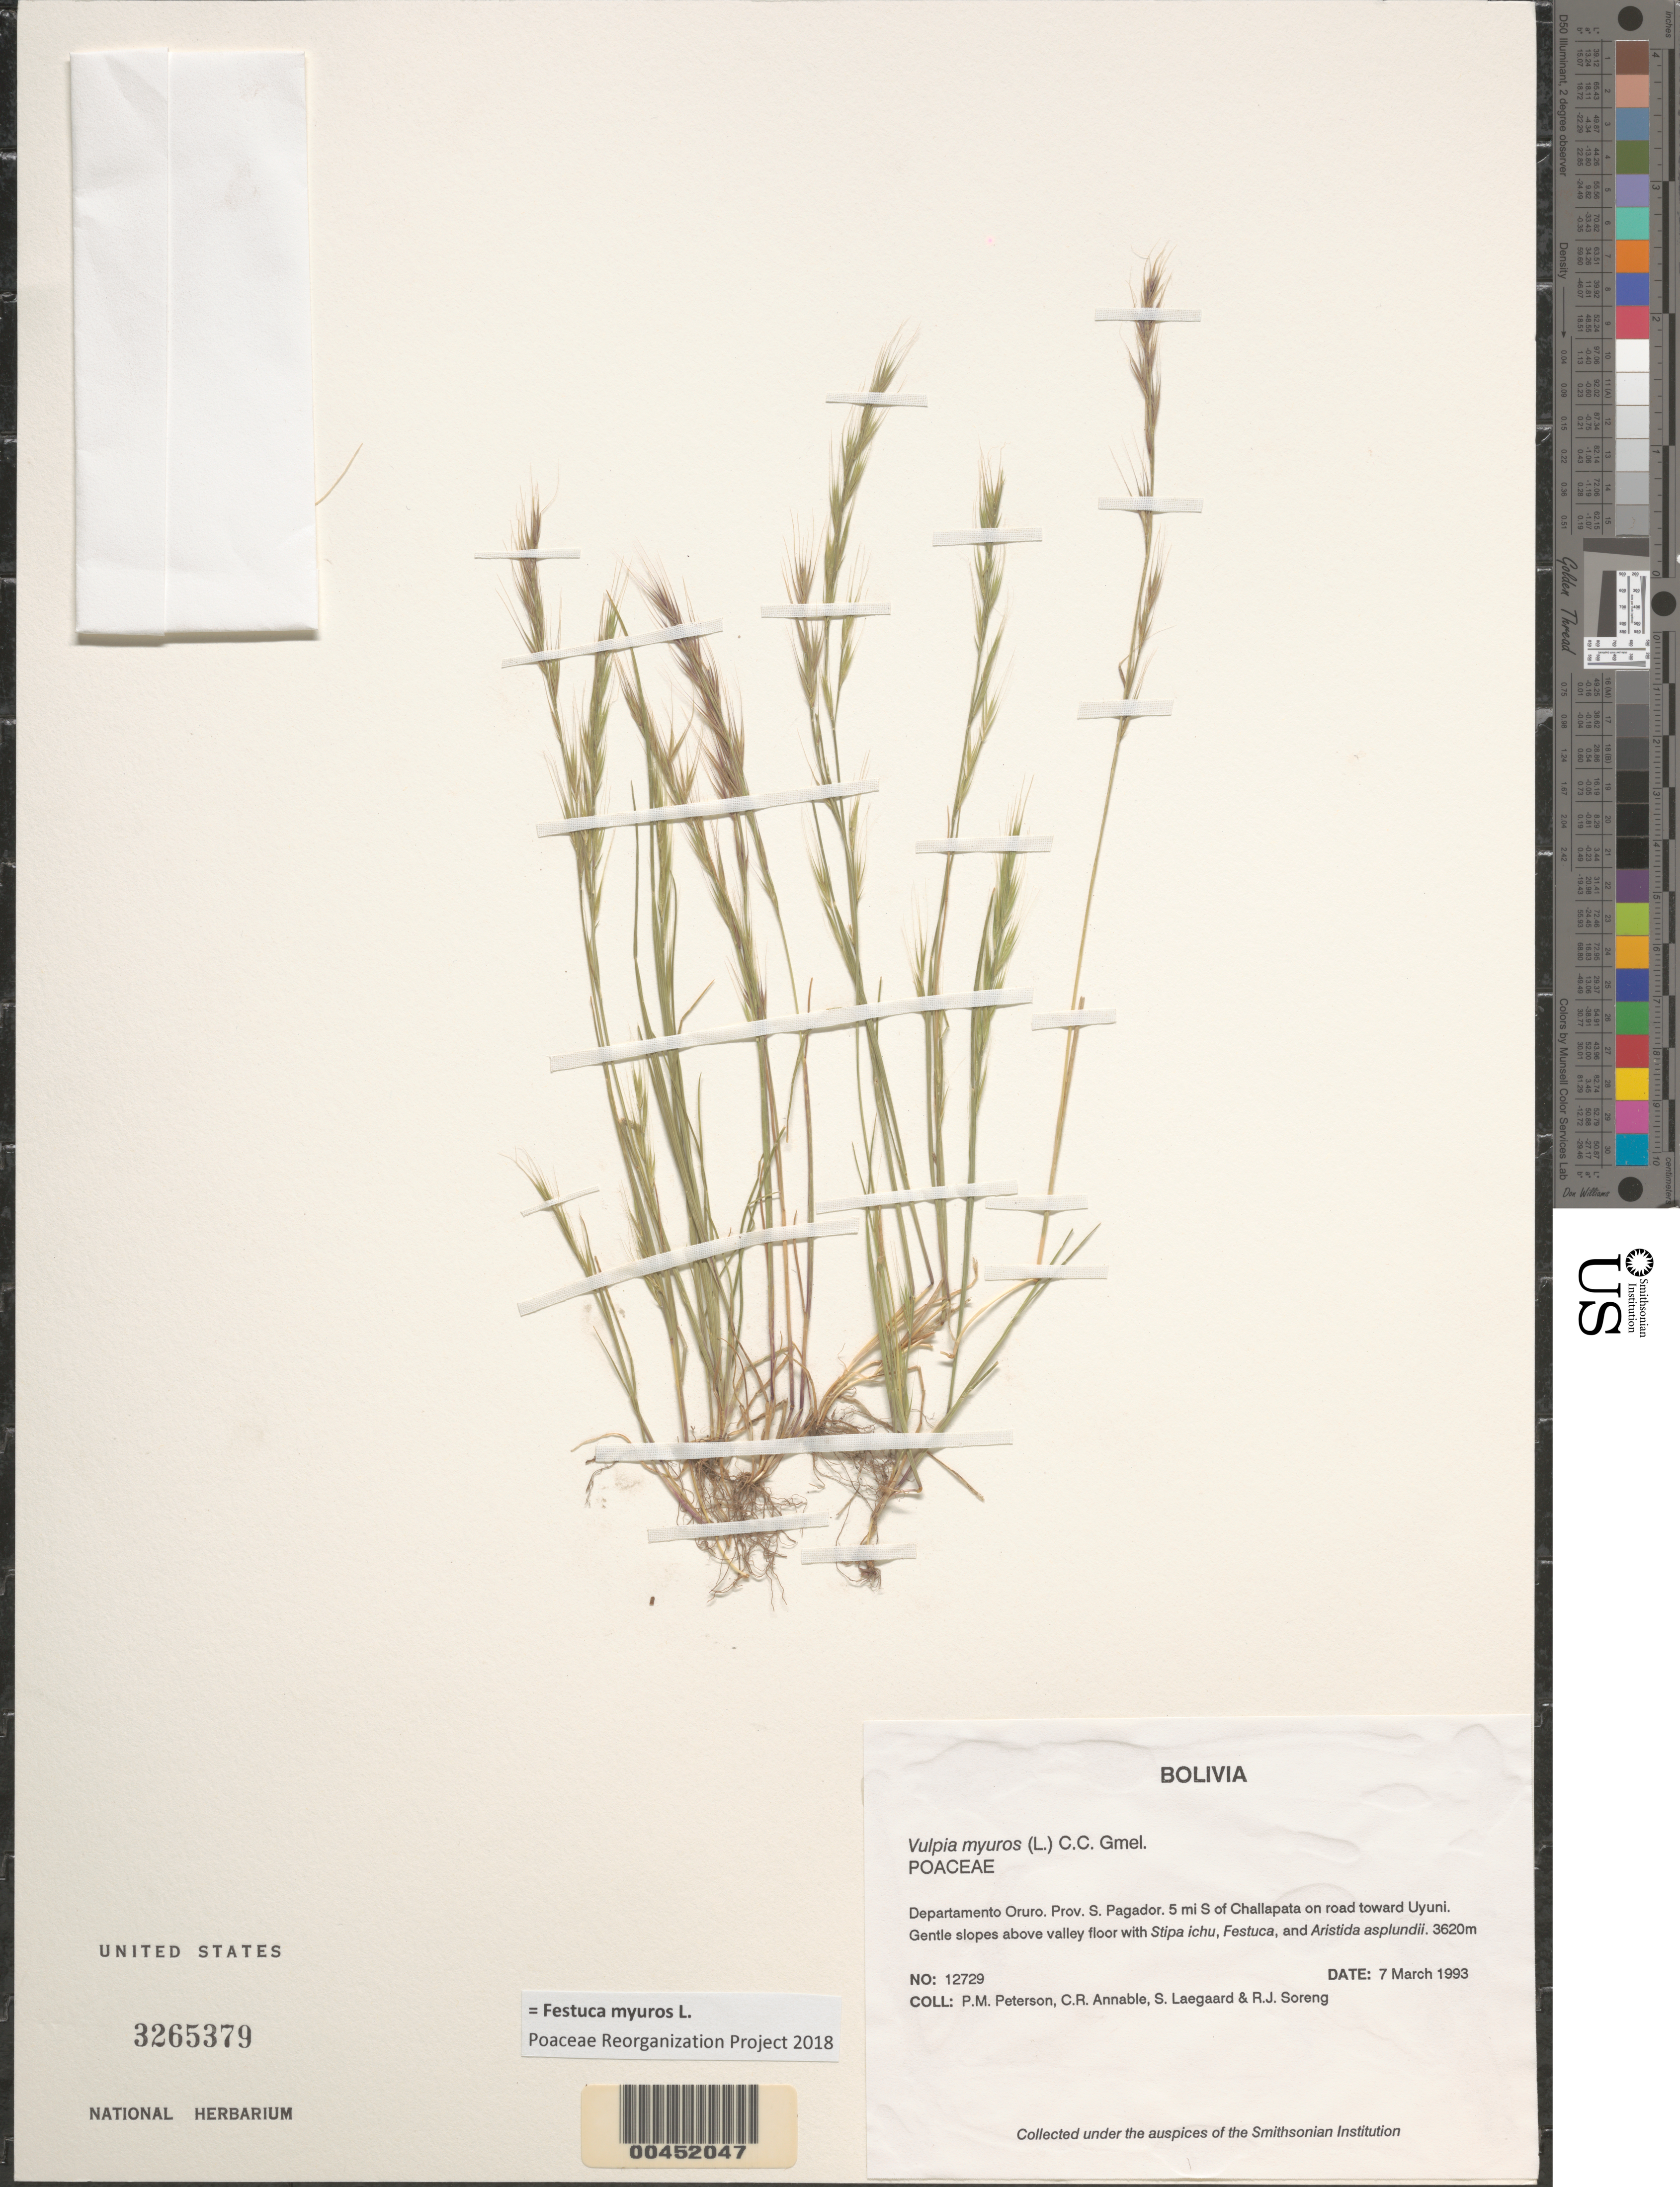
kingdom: Plantae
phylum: Tracheophyta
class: Liliopsida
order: Poales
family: Poaceae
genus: Festuca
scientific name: Festuca myuros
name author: L.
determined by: Poaceae Reorganization Project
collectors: P. M. Peterson, C. R. Annable, S. Lægaard & R. J. Soreng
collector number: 12729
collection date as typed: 07 Mar 1993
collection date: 1993-03-07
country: Bolivia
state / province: Oruro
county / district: Sebastián Pagador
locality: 5 mi S of Challapata on road toward Uyuni.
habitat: Gentle slopes above valley floor with Stipa ichu, Festuca, and Aristida asplundii.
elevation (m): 3620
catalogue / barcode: US 3265379